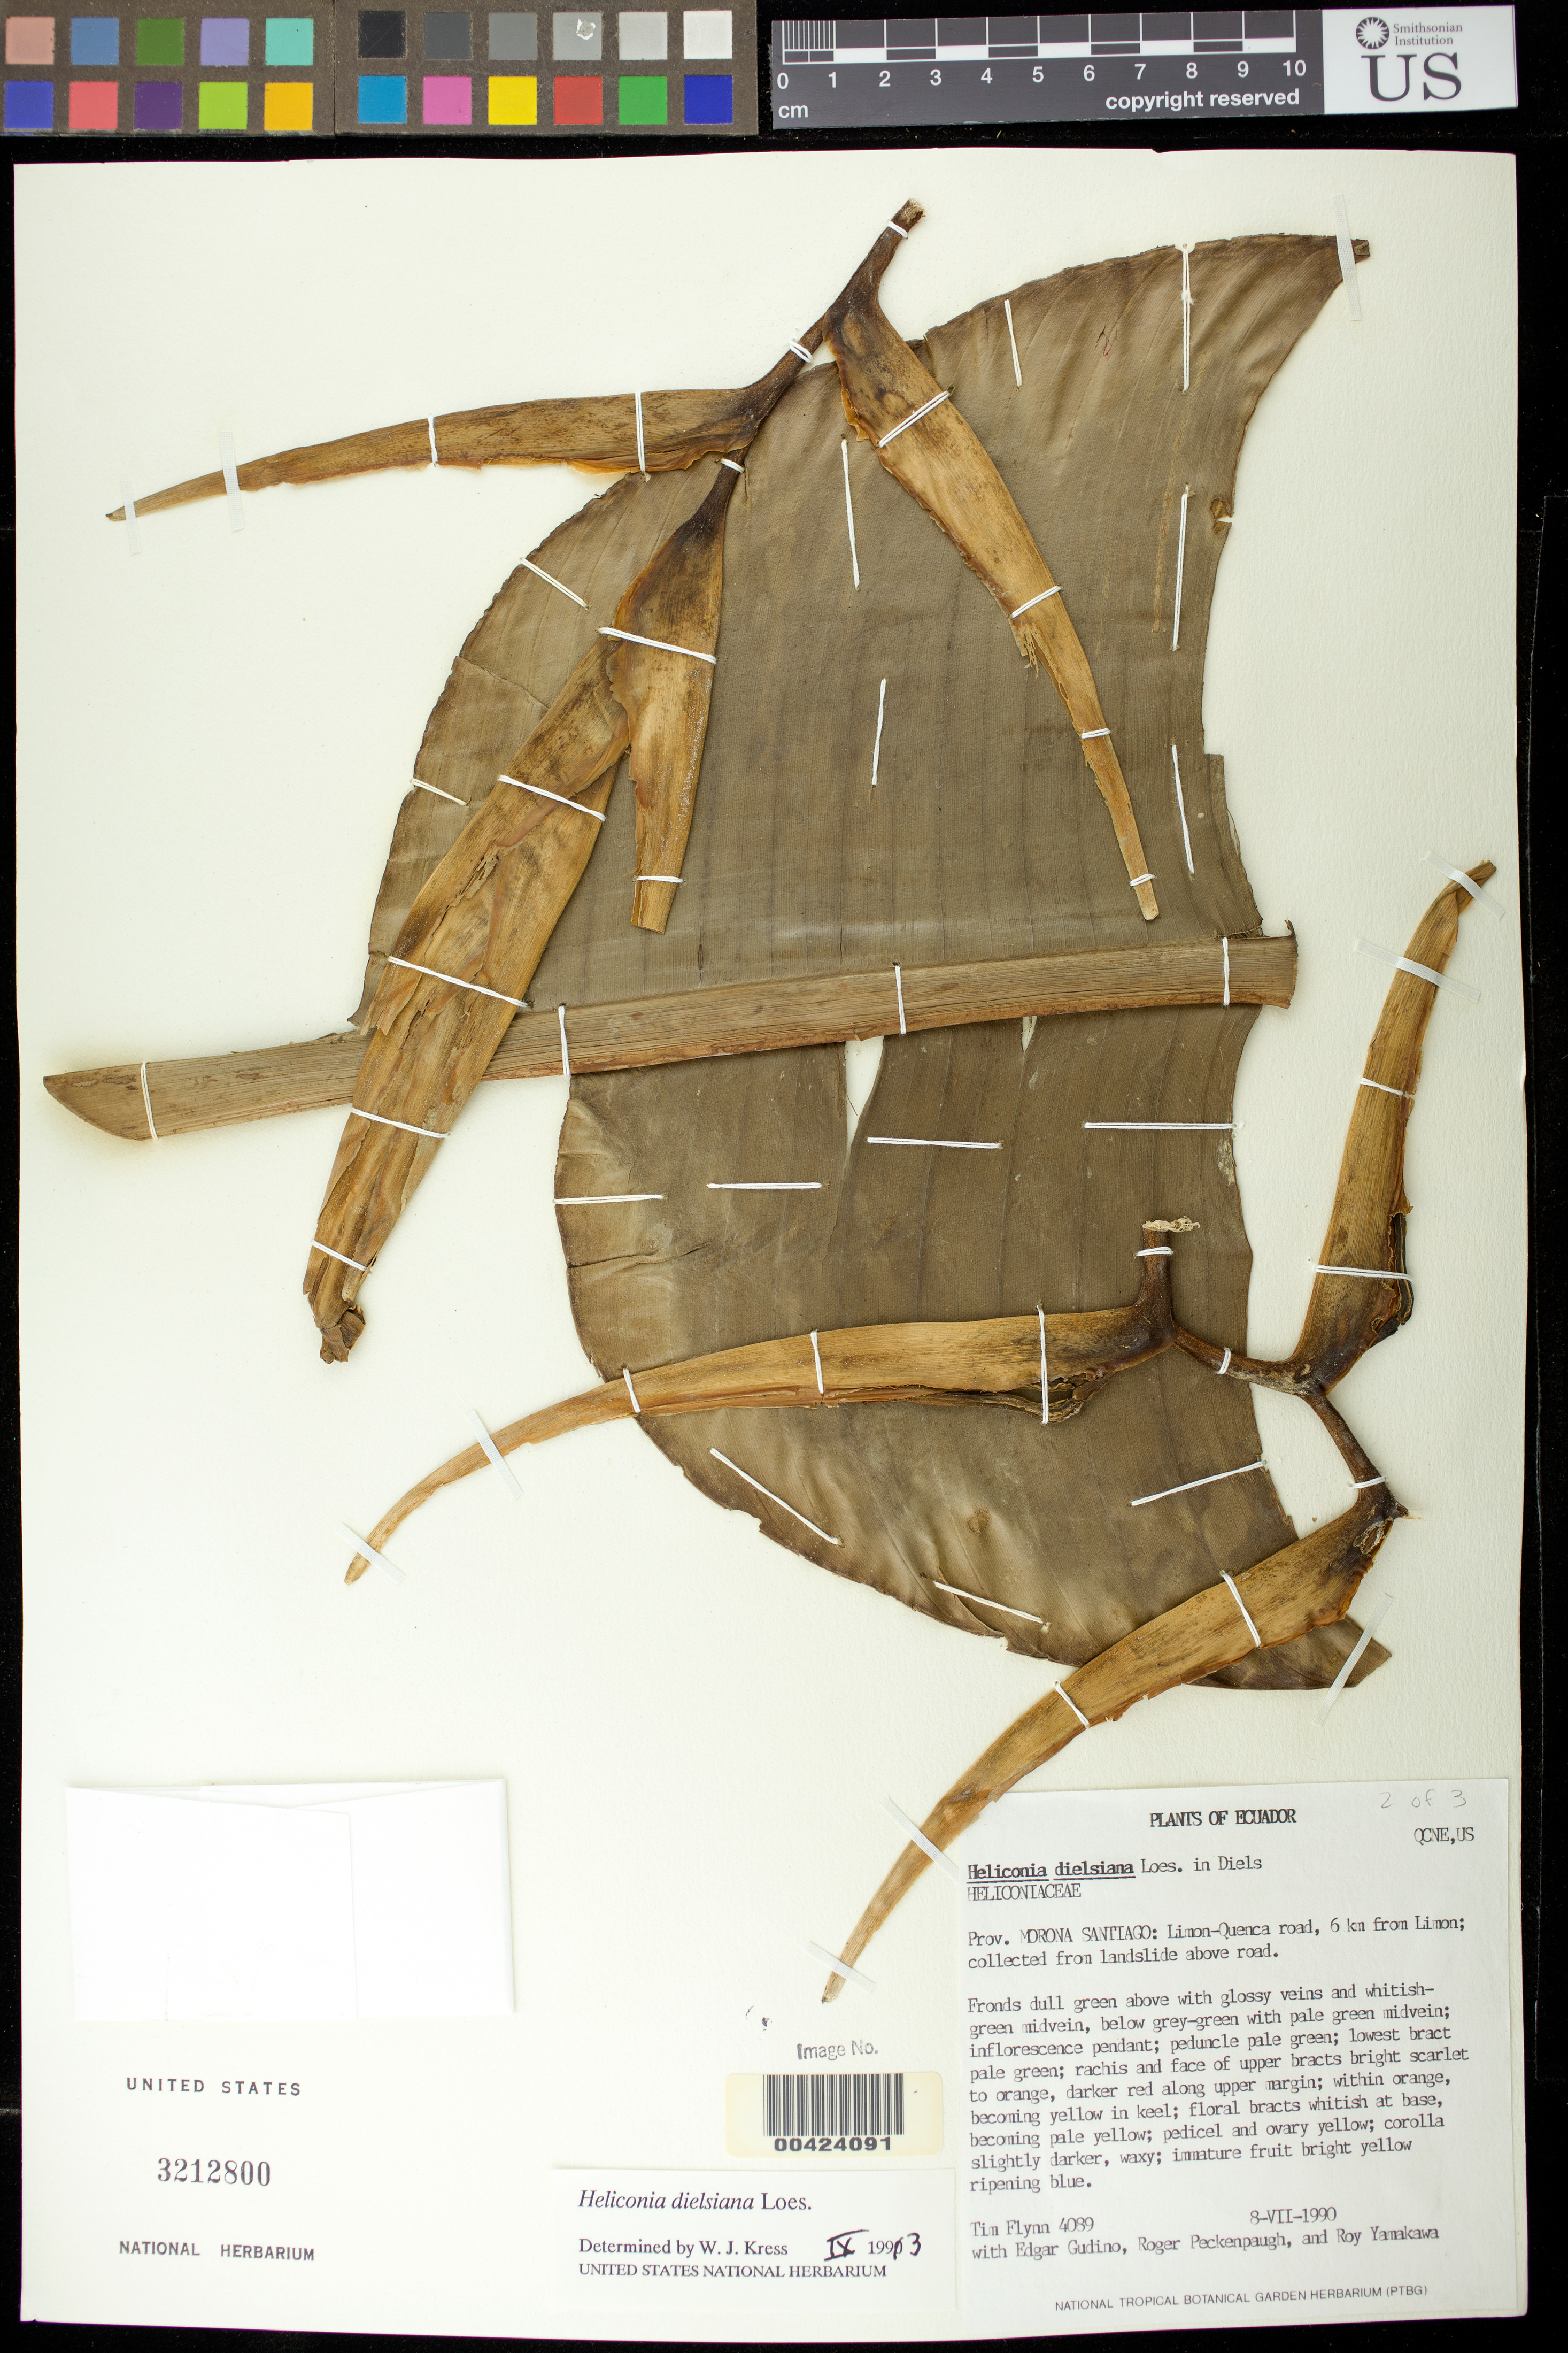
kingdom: Plantae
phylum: Tracheophyta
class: Liliopsida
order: Zingiberales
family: Heliconiaceae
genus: Heliconia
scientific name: Heliconia dielsiana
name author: Loes.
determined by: Kress, W. J., (US), Smithsonian Institution - National Museum of Natural History (UNITED STATES)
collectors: T. W. Flynn, E. Gudiño, R. Peckinpaugh & R. Yamakawa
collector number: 4089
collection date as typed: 08 Jul 1990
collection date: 1990-07-08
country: Ecuador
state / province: Morona-Santiago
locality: Limon - quenca rd; 6 km from Limon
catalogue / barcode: US 3212800